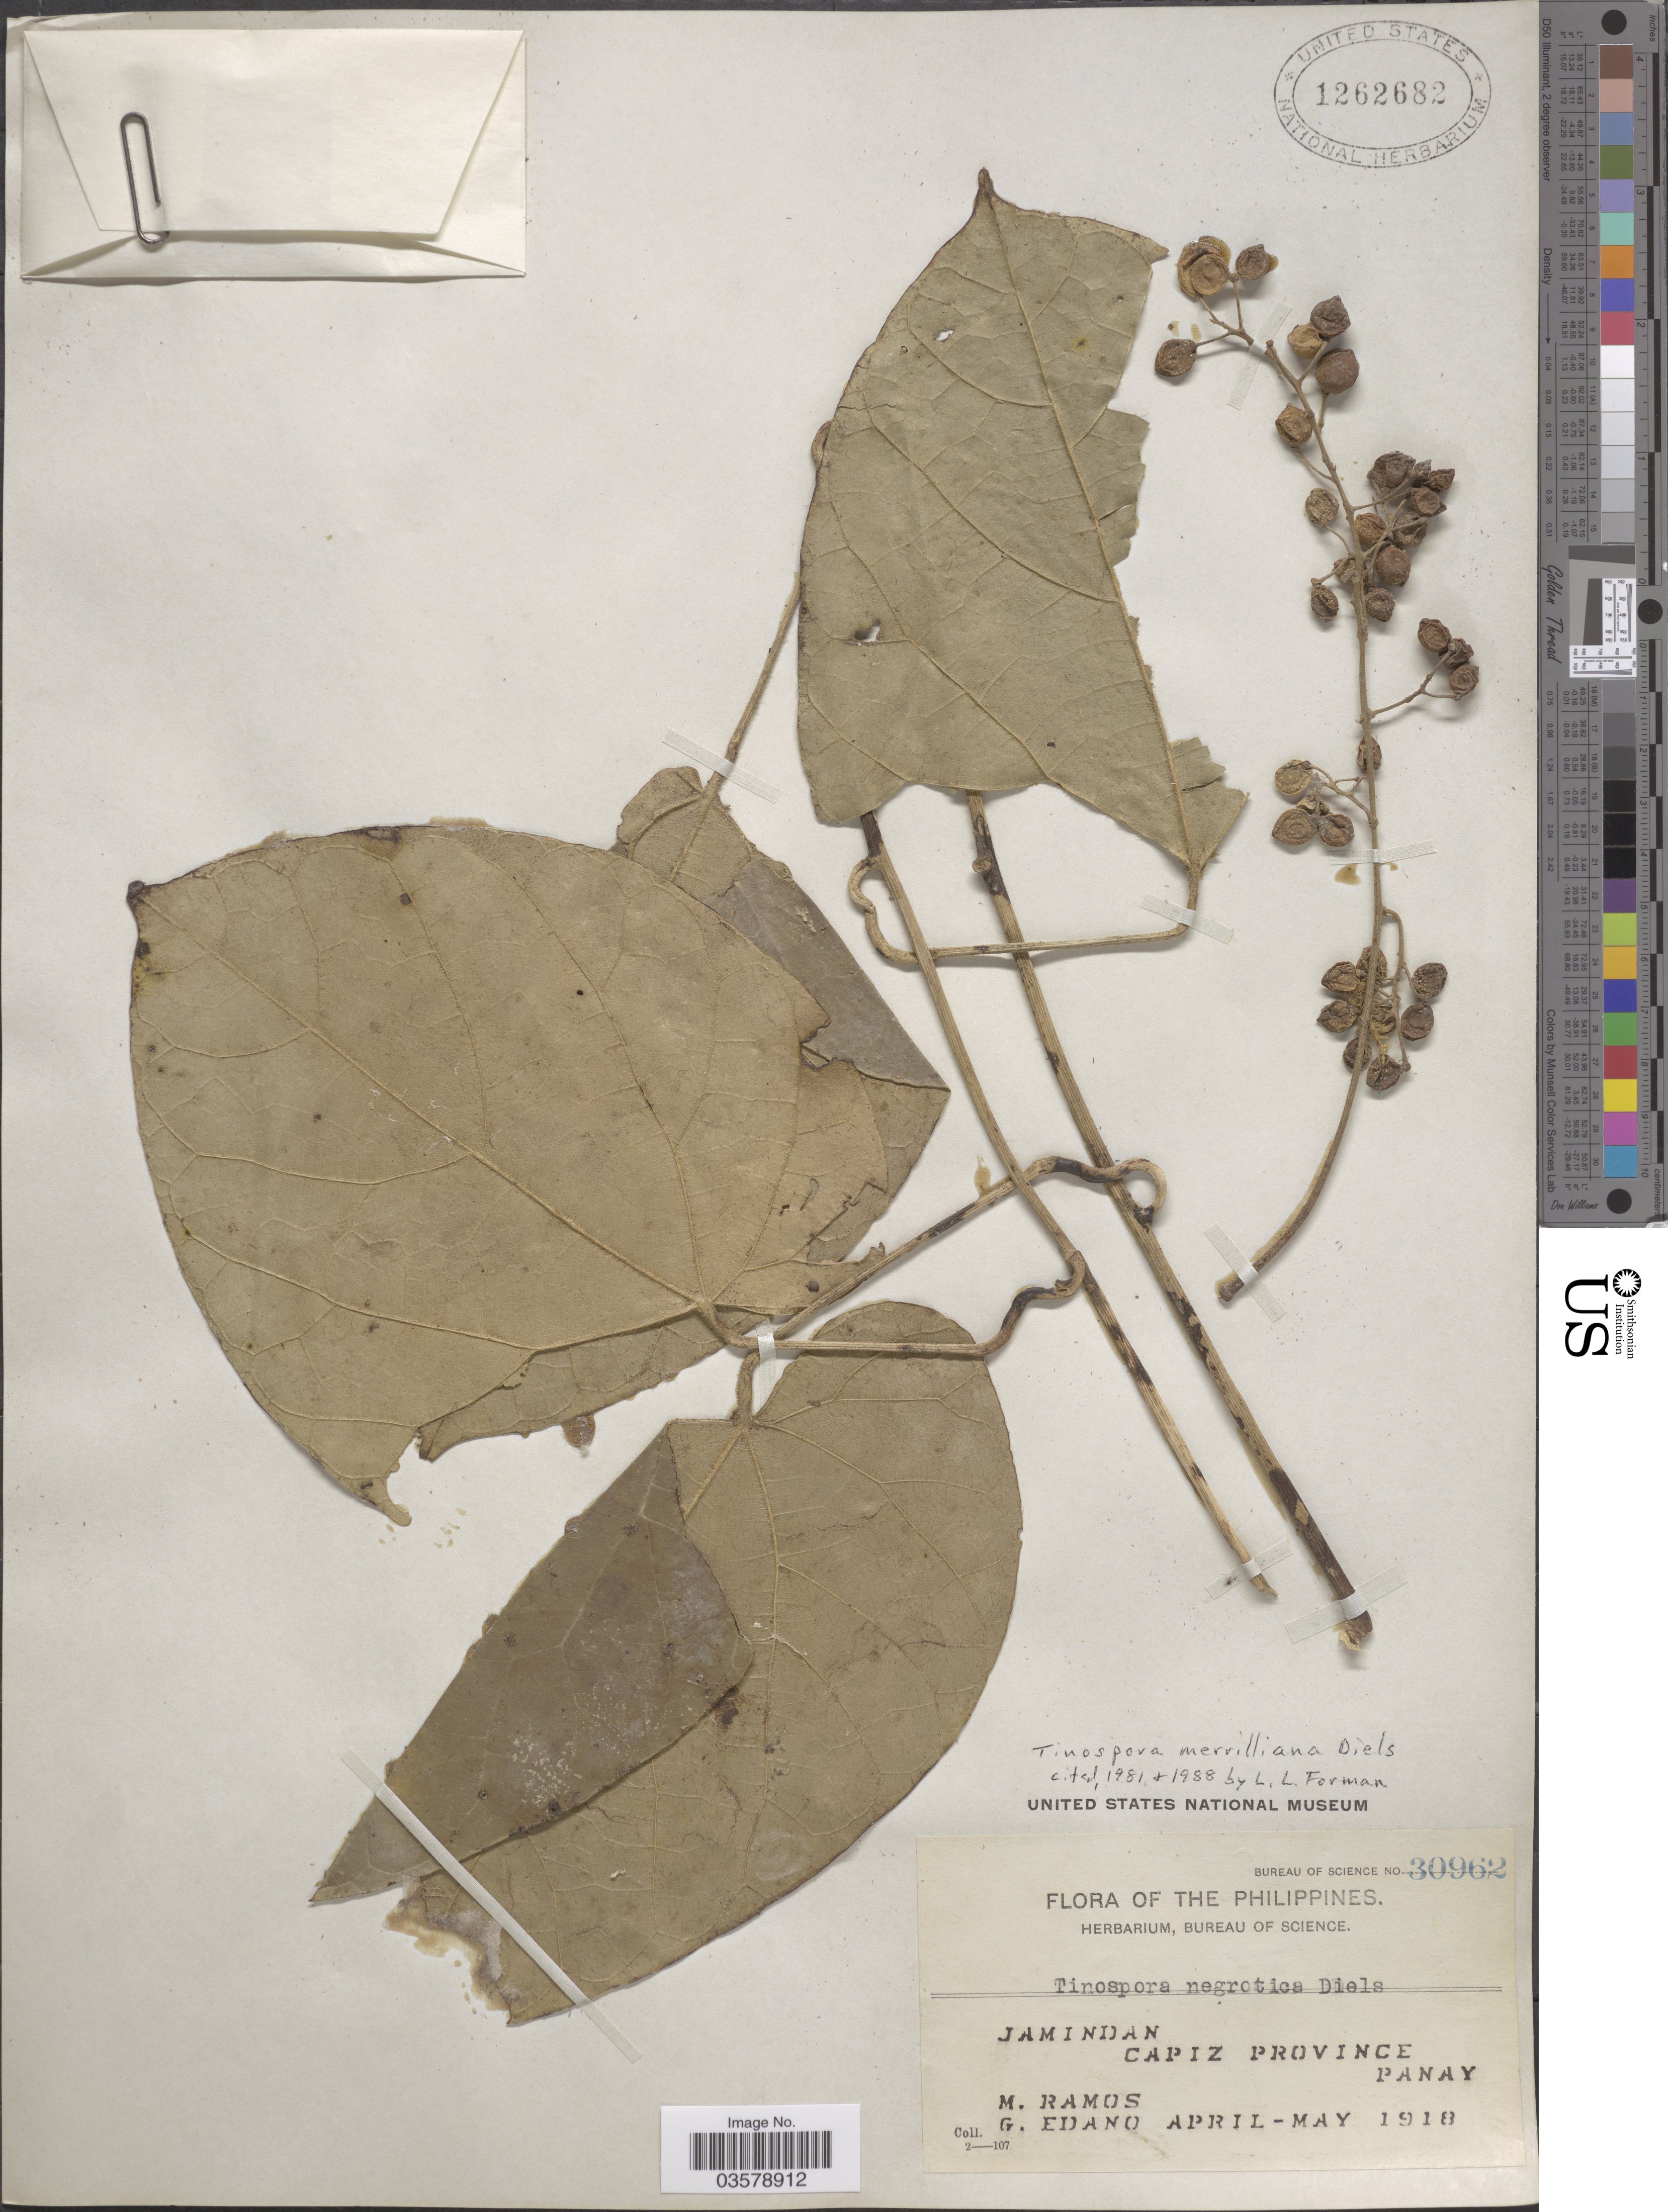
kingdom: Plantae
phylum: Tracheophyta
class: Magnoliopsida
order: Ranunculales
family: Menispermaceae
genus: Tinospora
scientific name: Tinospora merrilliana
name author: Diels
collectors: M. Ramos & G. Edaño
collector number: Bureau of Science 30962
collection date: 1918-04/1918-05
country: Philippines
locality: Jamindan, Capiz Province, Panay.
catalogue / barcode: US 1262682